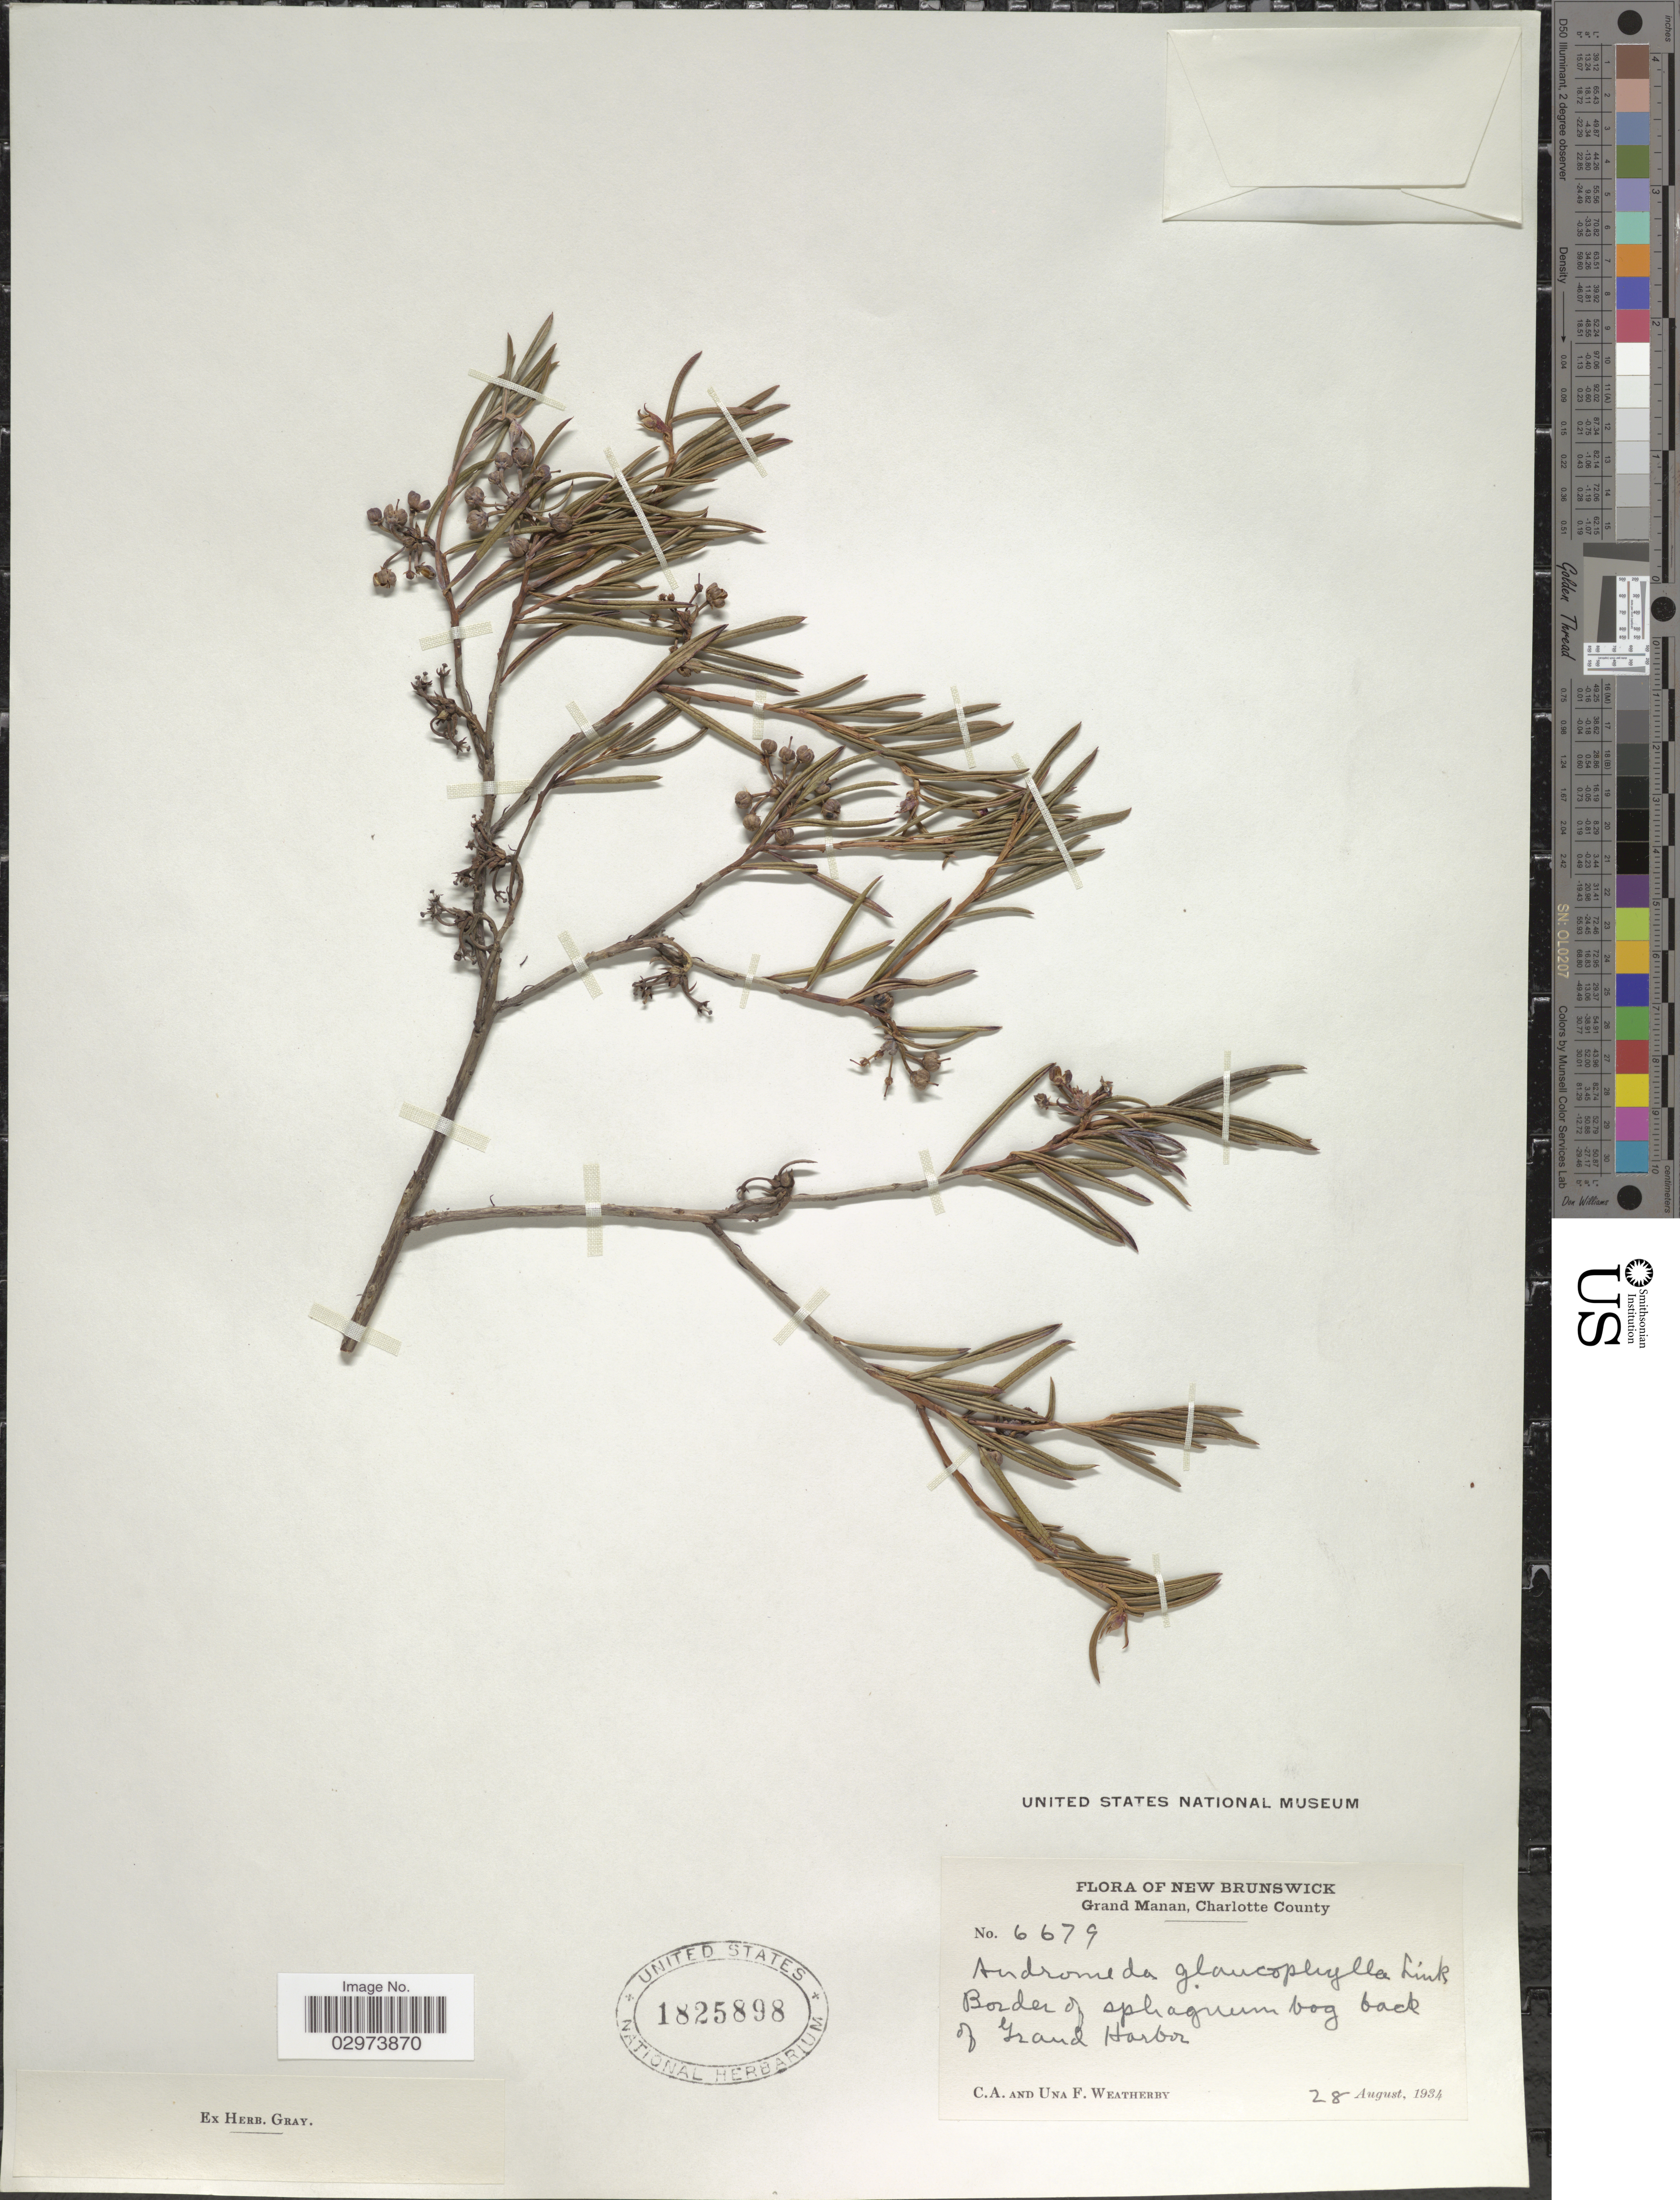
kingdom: Plantae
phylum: Tracheophyta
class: Magnoliopsida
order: Ericales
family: Ericaceae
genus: Andromeda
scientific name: Andromeda polifolia var. latifolia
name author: Aiton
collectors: C. A. Weatherby & U. Weatherby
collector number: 6679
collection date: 1934-08-28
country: Canada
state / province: New Brunswick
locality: Grand Manan, Charlotte County. Border of sphagnum bog back of Grand Harbor.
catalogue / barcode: US 1825898